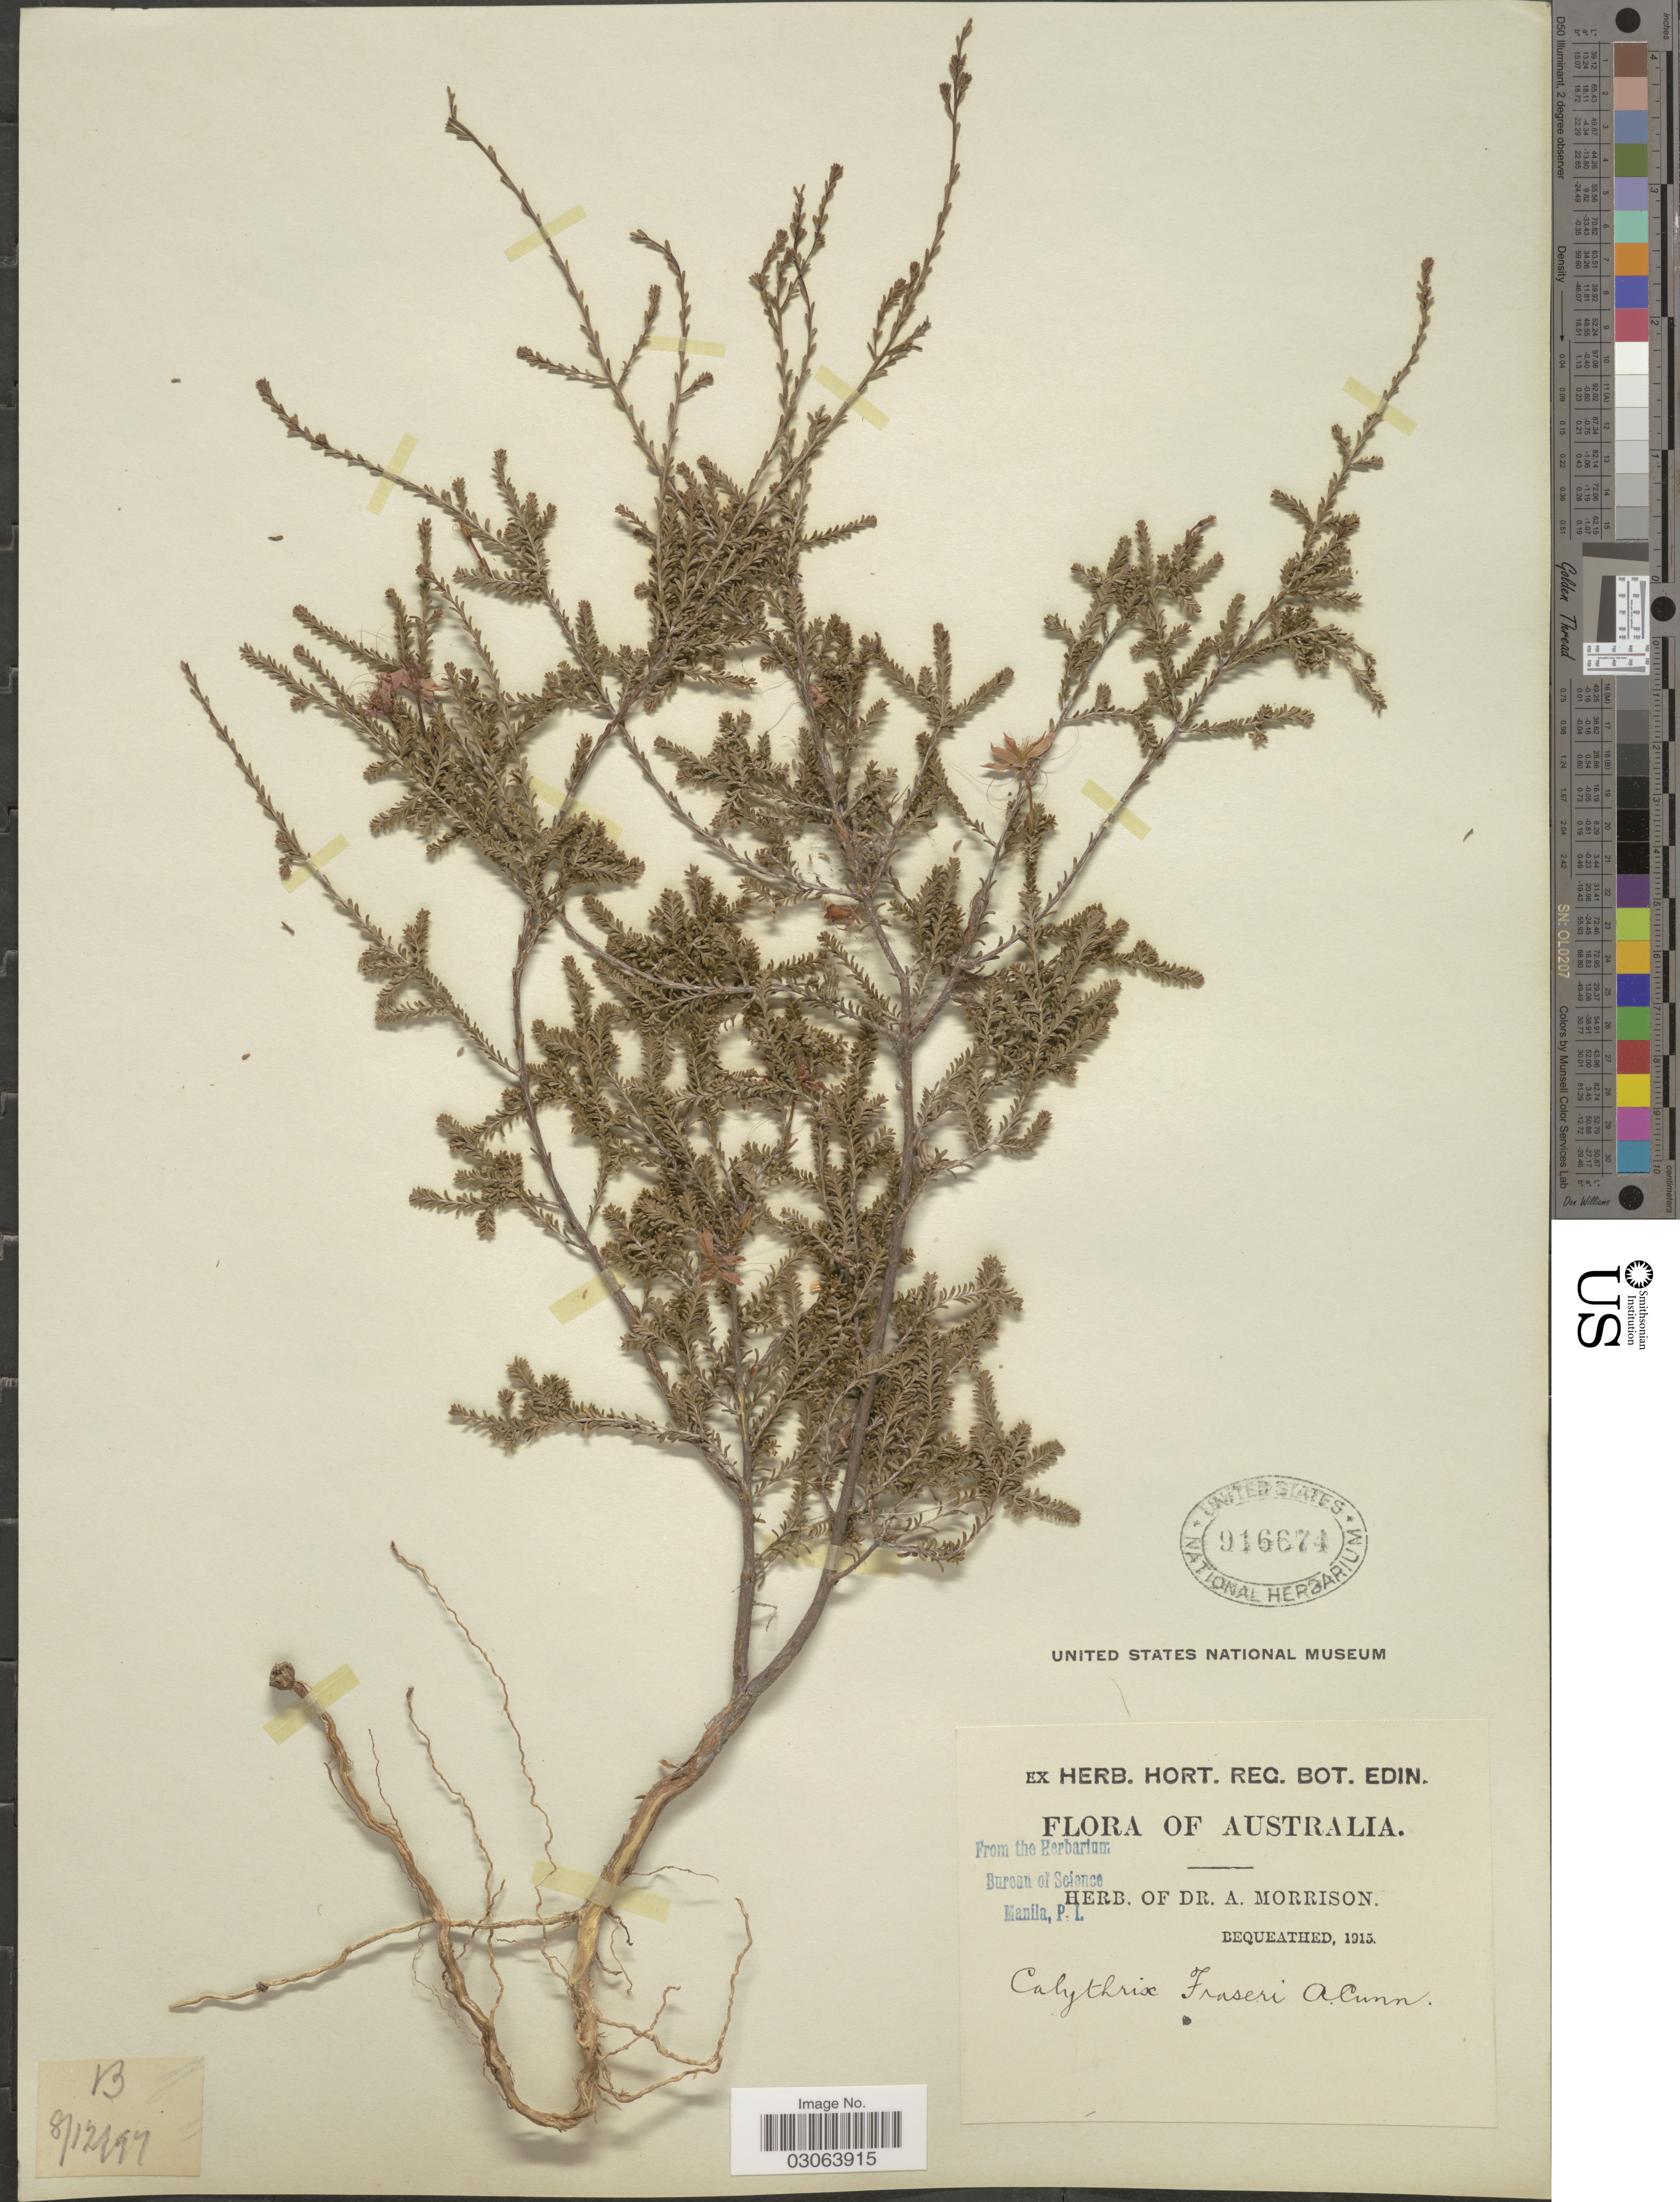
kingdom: Plantae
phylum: Tracheophyta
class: Magnoliopsida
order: Myrtales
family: Myrtaceae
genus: Calytrix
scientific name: Calytrix fraseri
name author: A. Cunn.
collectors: ex herb. Dr. A. Morrison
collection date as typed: Transcribed d/m/y: 8/12/97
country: Australia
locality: B [unsure placement]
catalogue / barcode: US 916674